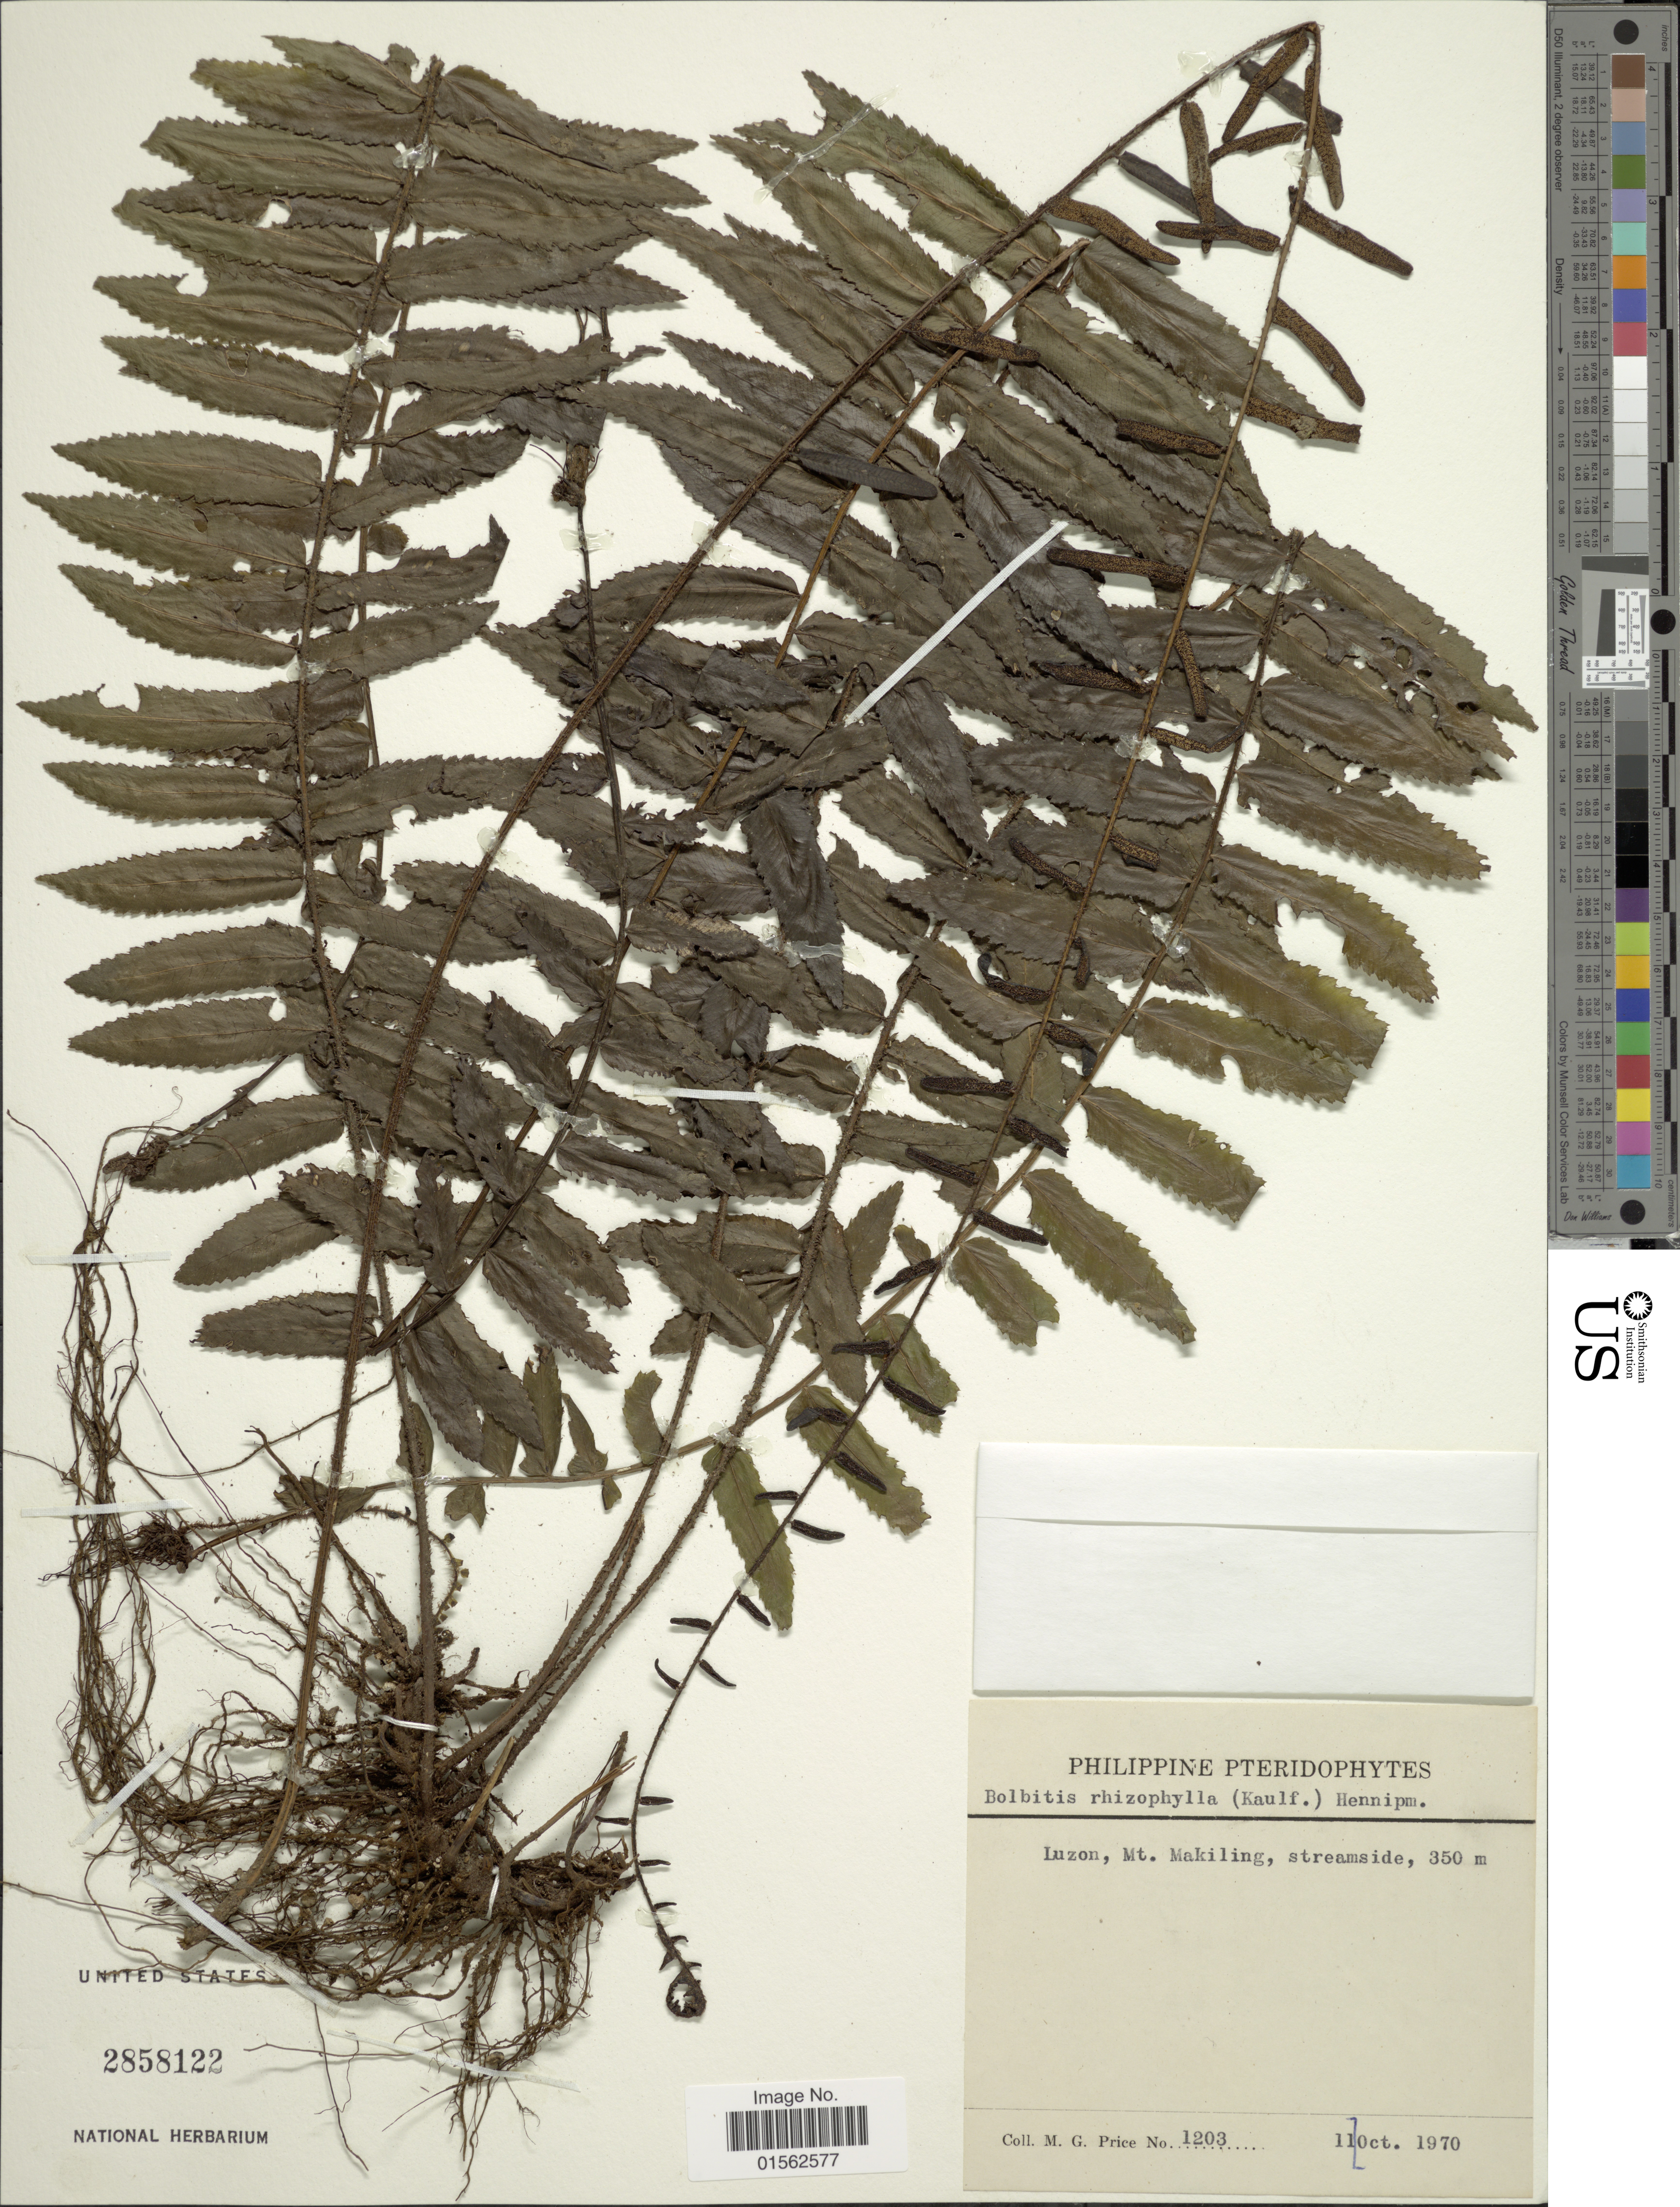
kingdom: Plantae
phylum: Tracheophyta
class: Polypodiopsida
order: Polypodiales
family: Dryopteridaceae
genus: Bolbitis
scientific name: Bolbitis rhizophylla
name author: (Kaulf.) Hennipman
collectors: M. G. Price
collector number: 1203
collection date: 1970-10-11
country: Philippines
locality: Luzon, Mt. Makiling, streamside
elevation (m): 350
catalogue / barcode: US 2858122